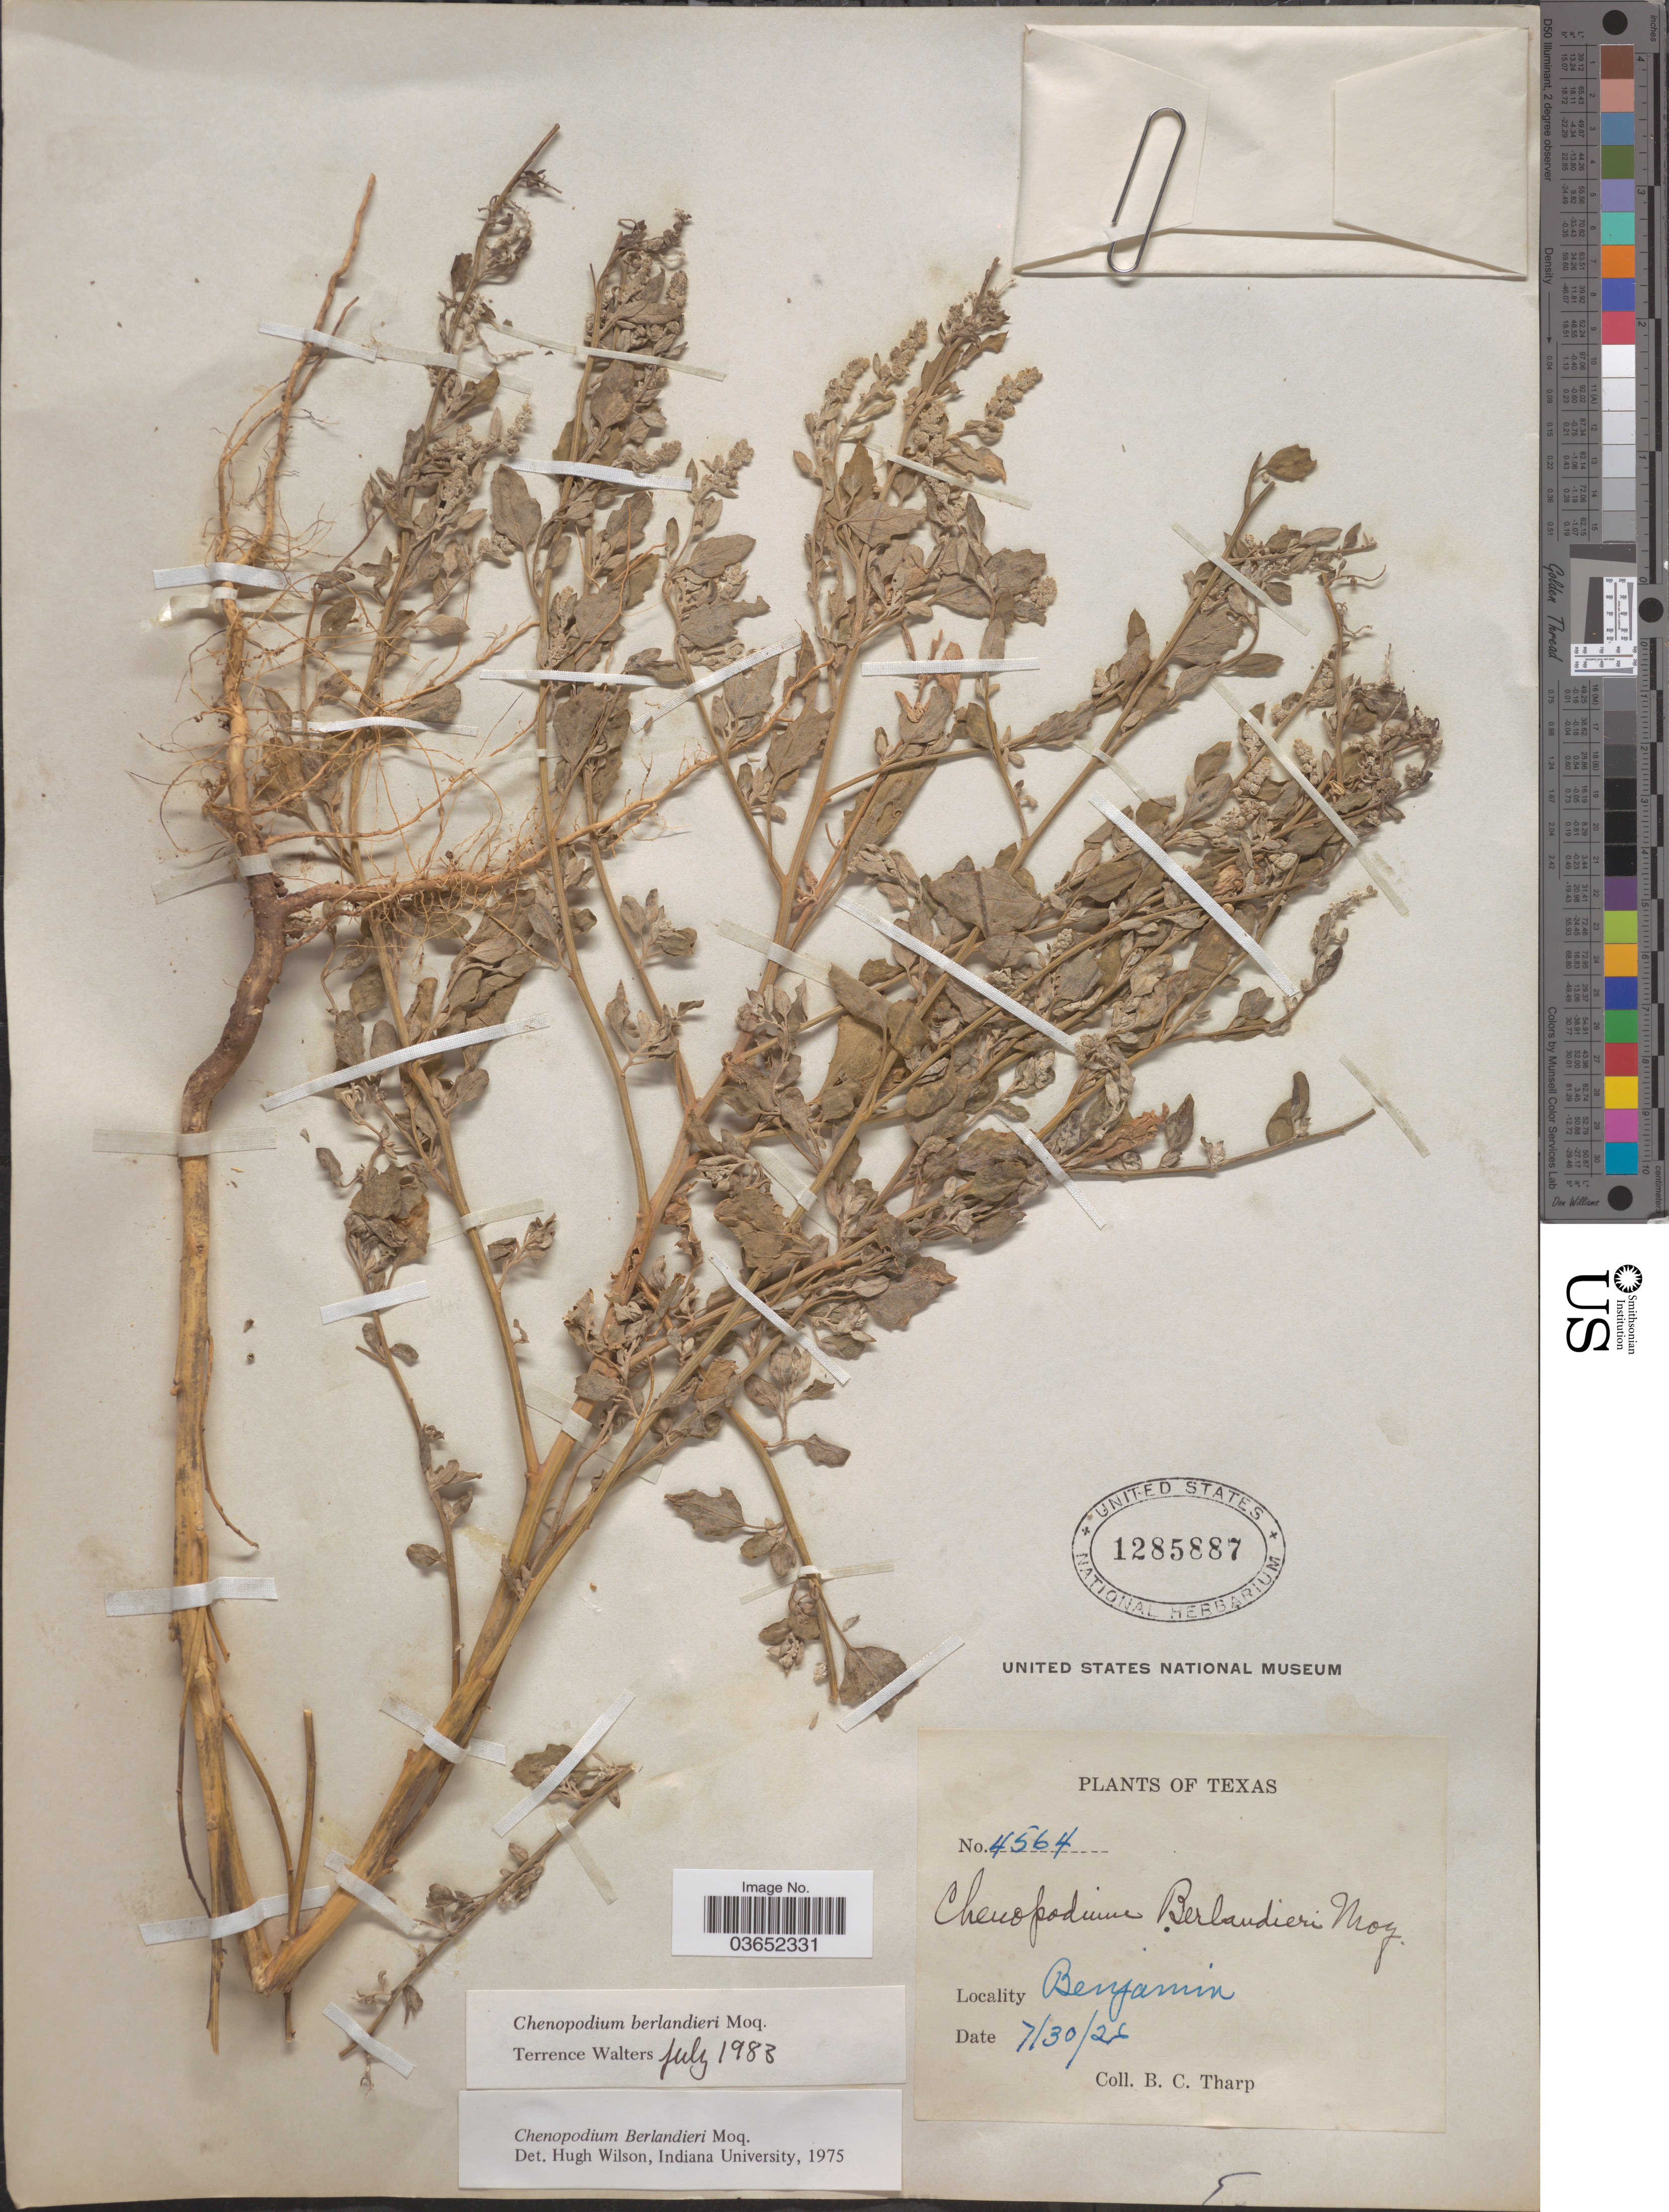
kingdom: Plantae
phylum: Tracheophyta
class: Magnoliopsida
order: Caryophyllales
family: Amaranthaceae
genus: Chenopodium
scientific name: Chenopodium berlandieri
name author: Moq.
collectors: B. C. Tharp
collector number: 4564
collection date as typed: Transcribed d/m/y: 30/7/26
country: United States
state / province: Texas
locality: Benjamin.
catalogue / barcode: US 1285887